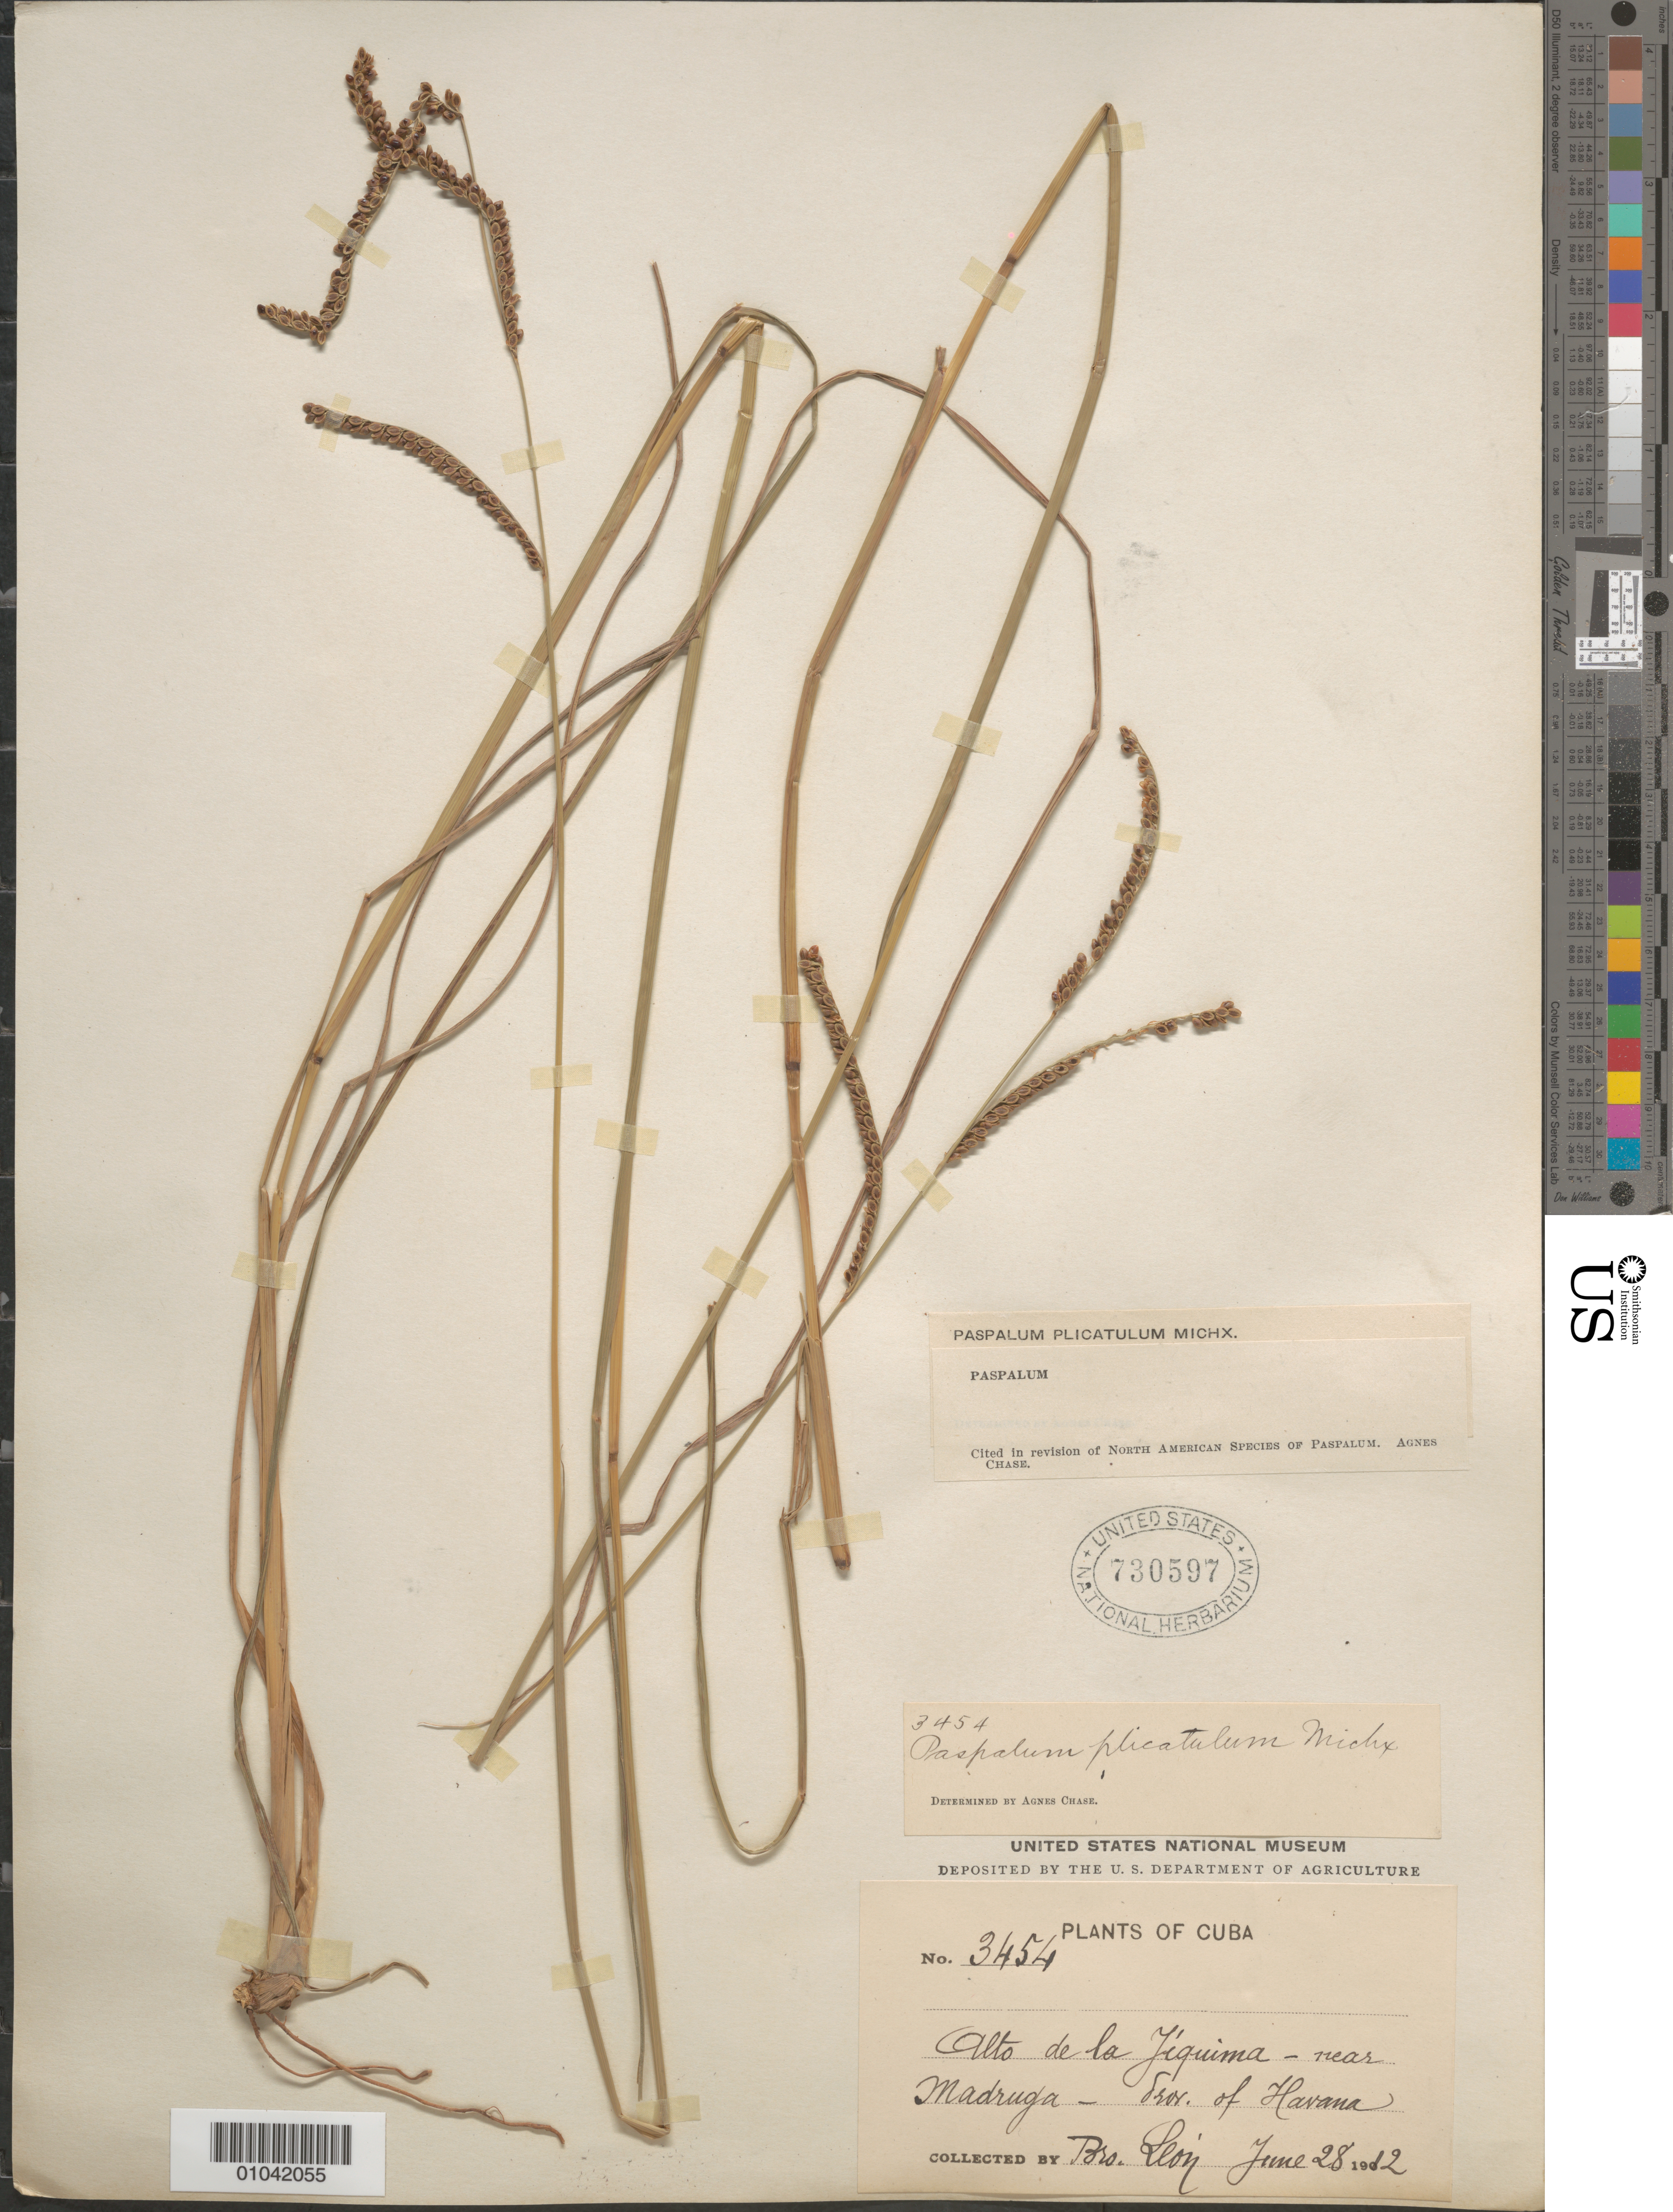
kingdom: Plantae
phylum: Tracheophyta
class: Liliopsida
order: Poales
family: Poaceae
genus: Paspalum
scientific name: Paspalum plicatulum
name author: Michx.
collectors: Bro. León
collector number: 3454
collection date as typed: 28 Jun 1912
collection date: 1912-06-28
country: Cuba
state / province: La Habana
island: Cuba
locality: Alto de la Jiquima, near Madruga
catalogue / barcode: US 730597